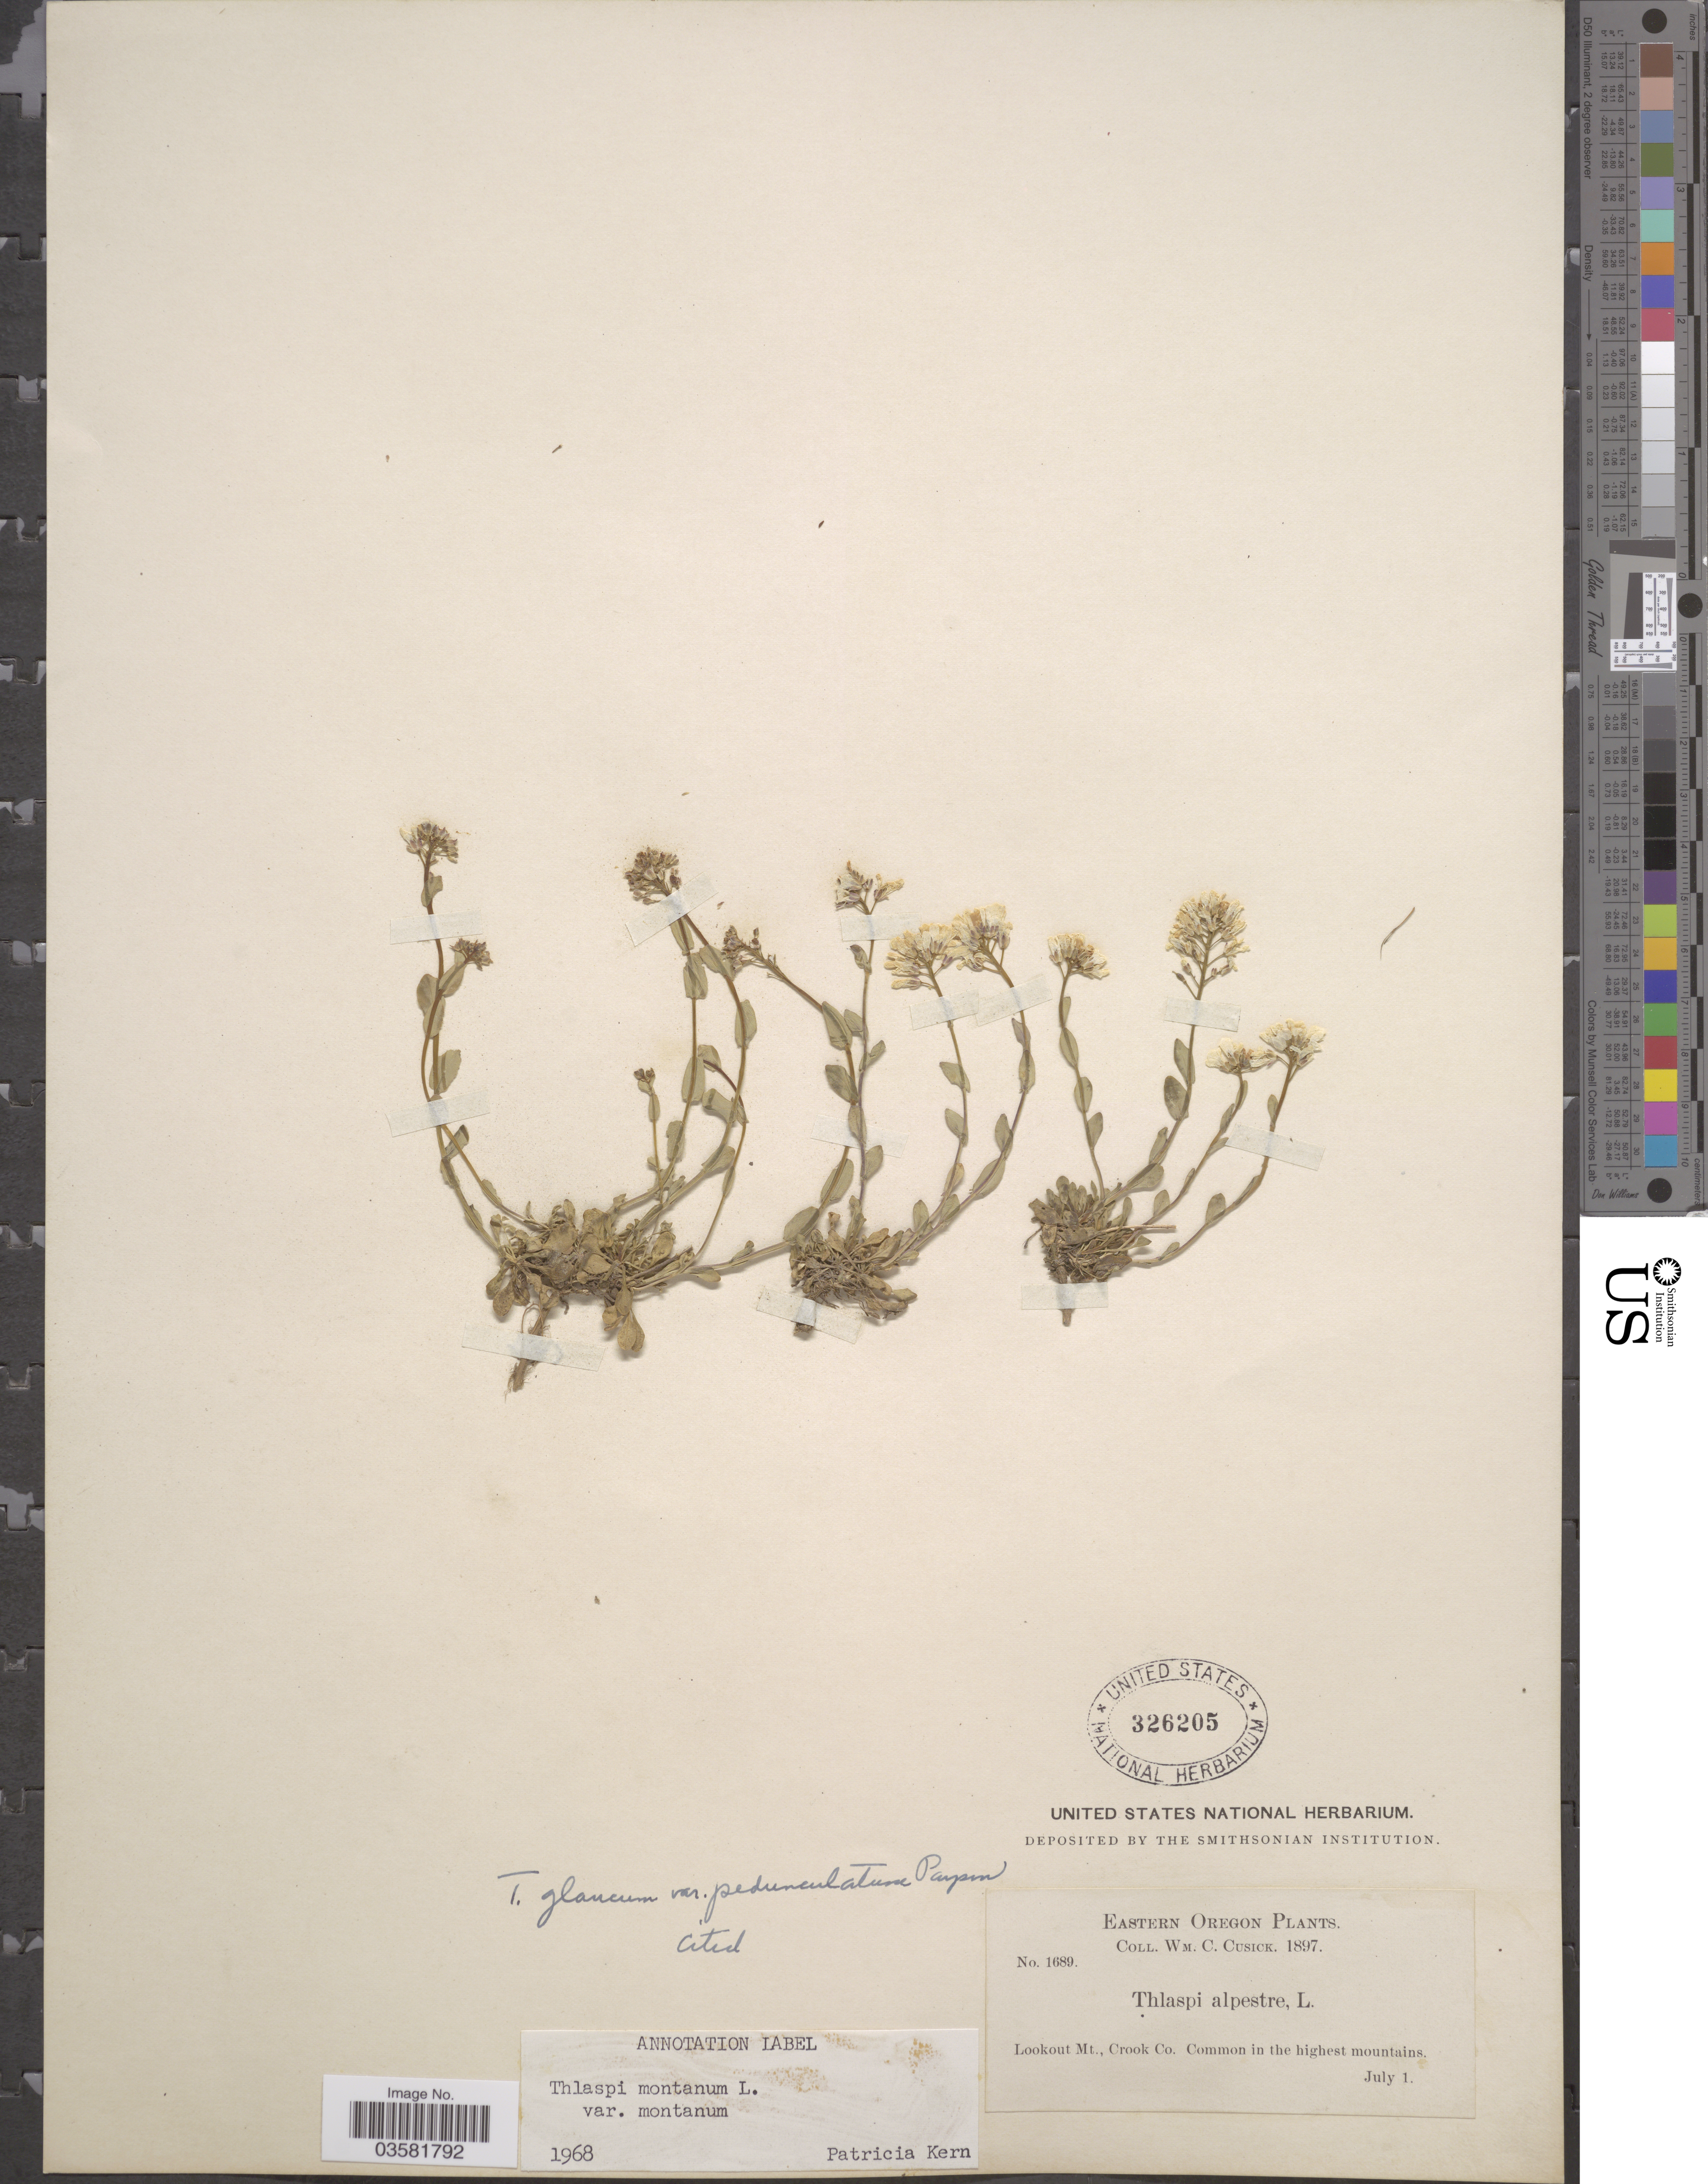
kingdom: Plantae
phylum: Tracheophyta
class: Magnoliopsida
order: Brassicales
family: Brassicaceae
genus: Thlaspi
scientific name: Thlaspi montanum var. montanum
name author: L.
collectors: W. C. Cusick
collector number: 1689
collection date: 1897-07-01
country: United States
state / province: Oregon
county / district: Crook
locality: Eastern Oregon. Lookout Mt., Crook Co.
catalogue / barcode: US 326205